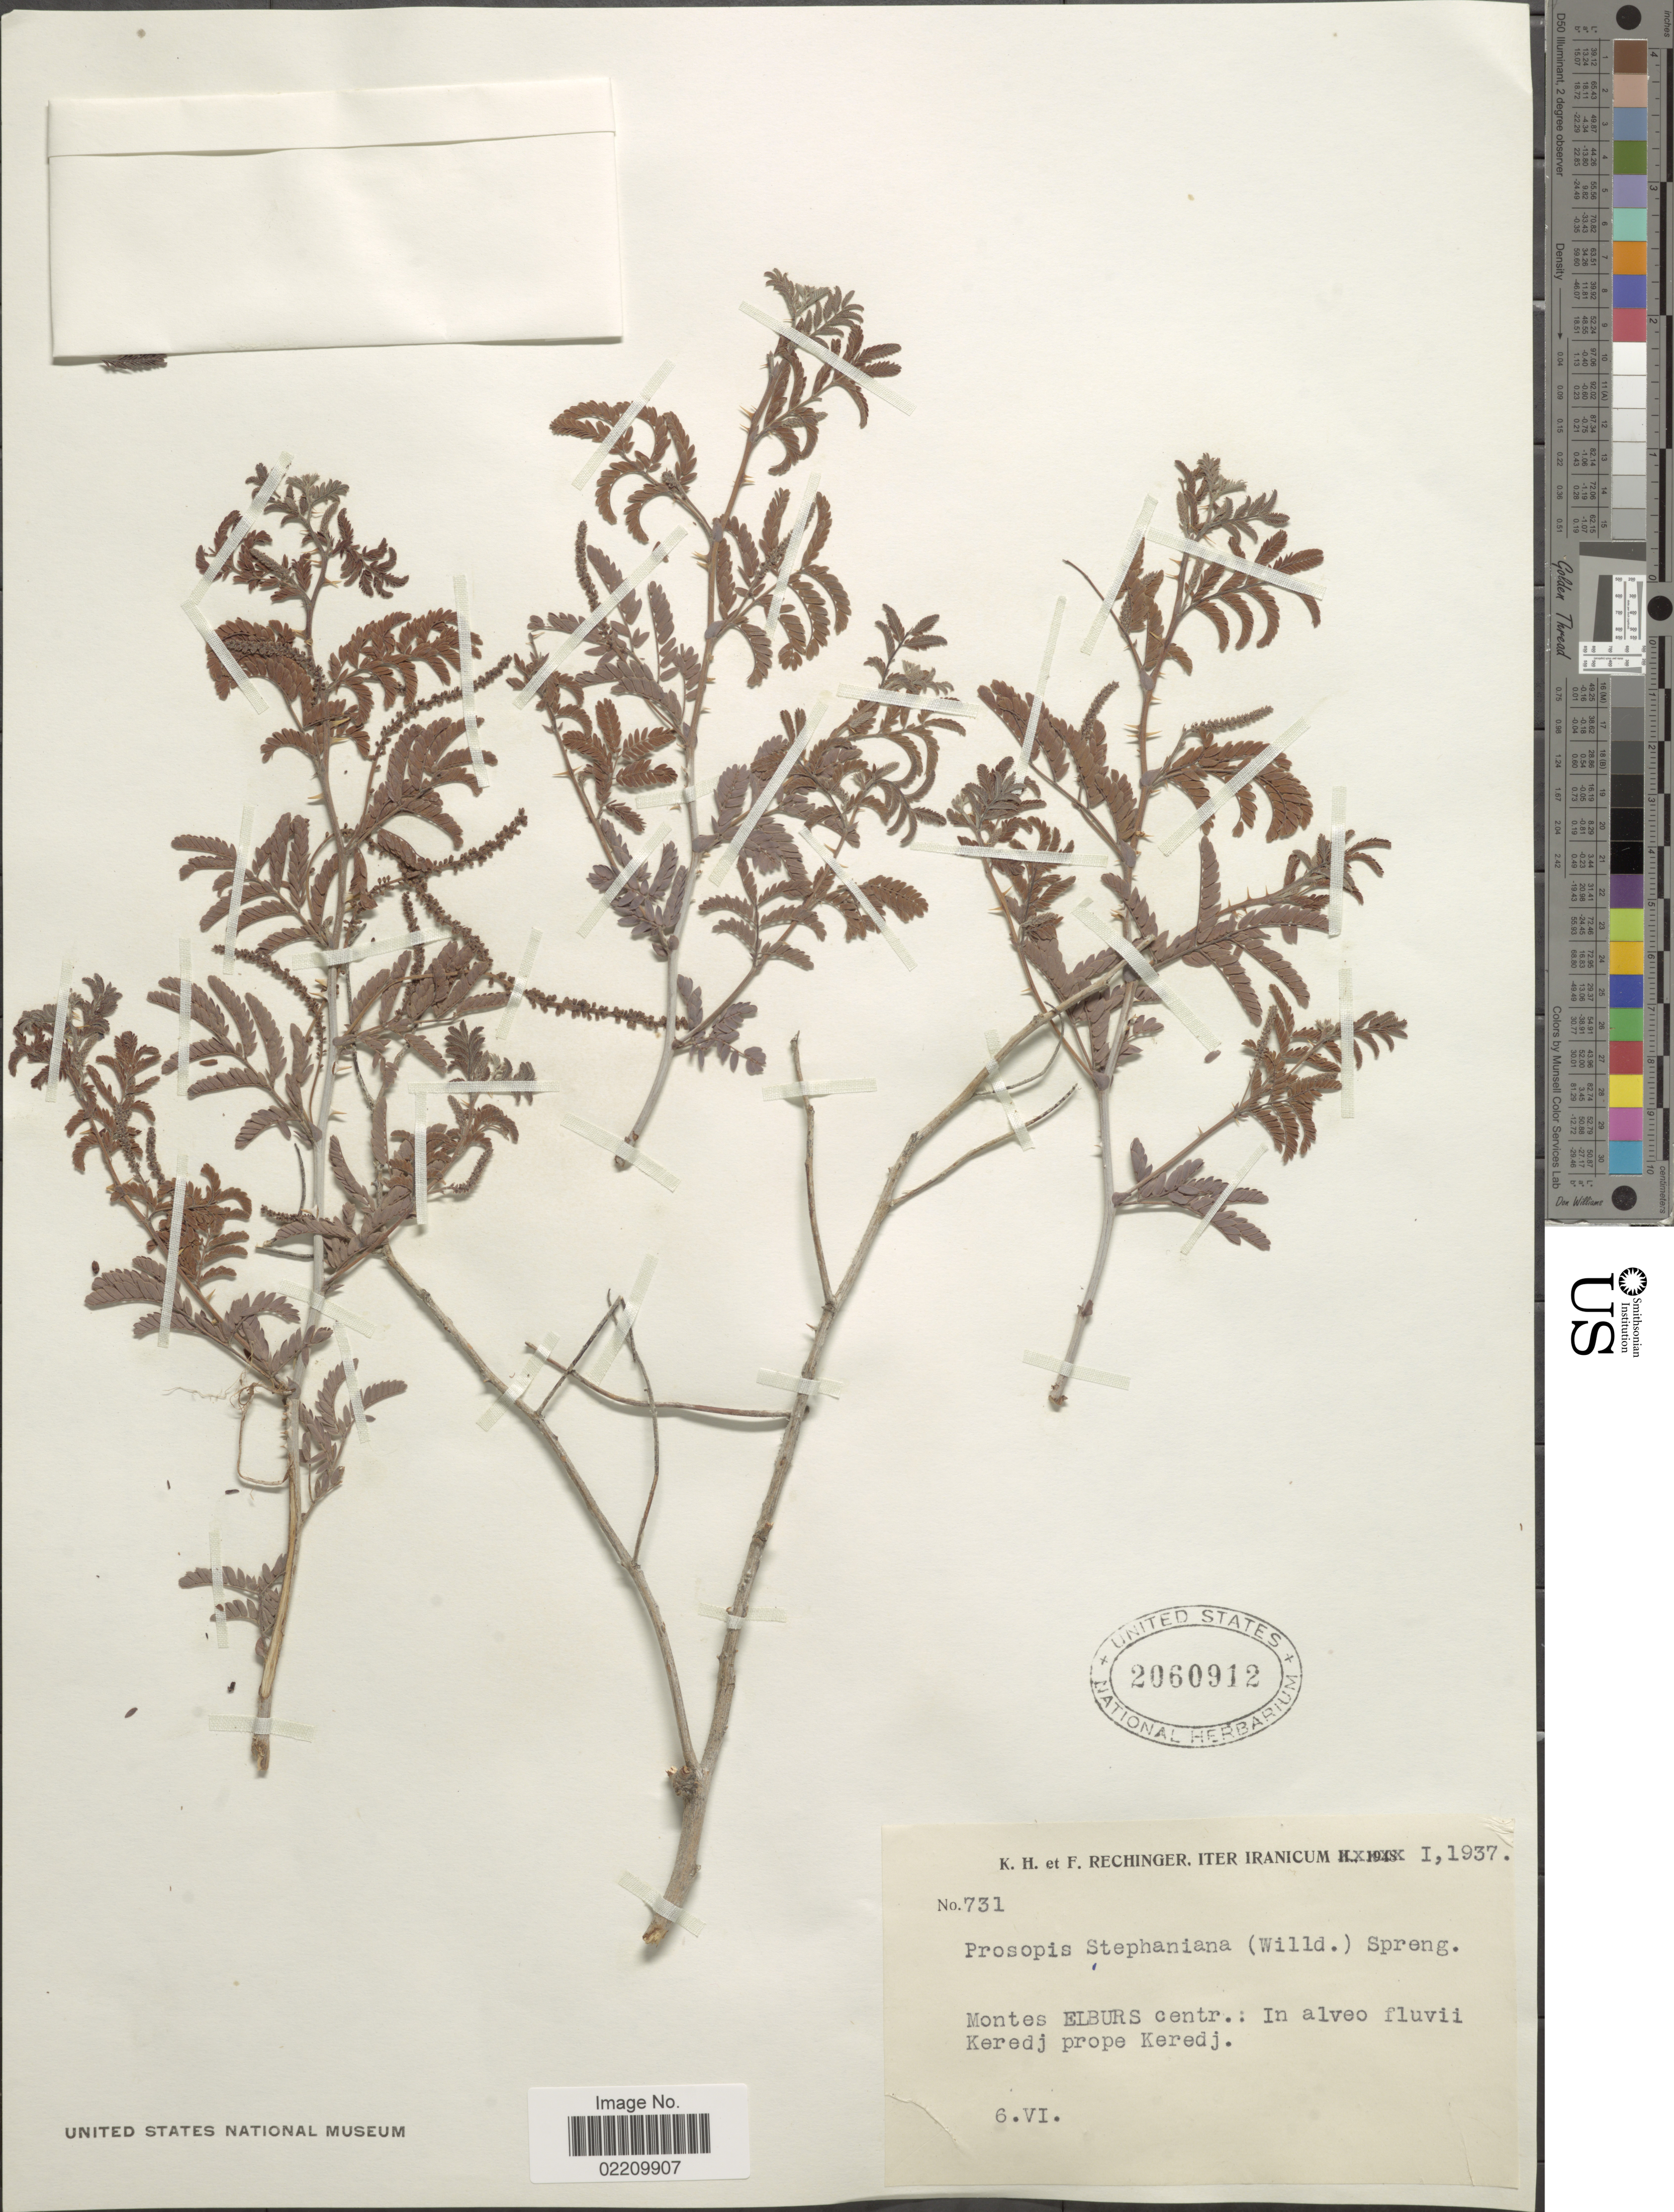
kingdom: Plantae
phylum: Tracheophyta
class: Magnoliopsida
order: Fabales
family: Fabaceae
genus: Prosopis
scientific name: Prosopis farcta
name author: (Banks & Sol.) J.F. Macbr.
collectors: K. H. Rechinger & F. Rechinger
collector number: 731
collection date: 1927-06-06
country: Iran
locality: Montes Elburs centr., fluvii Keredj prope Keredj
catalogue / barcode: US 2060912